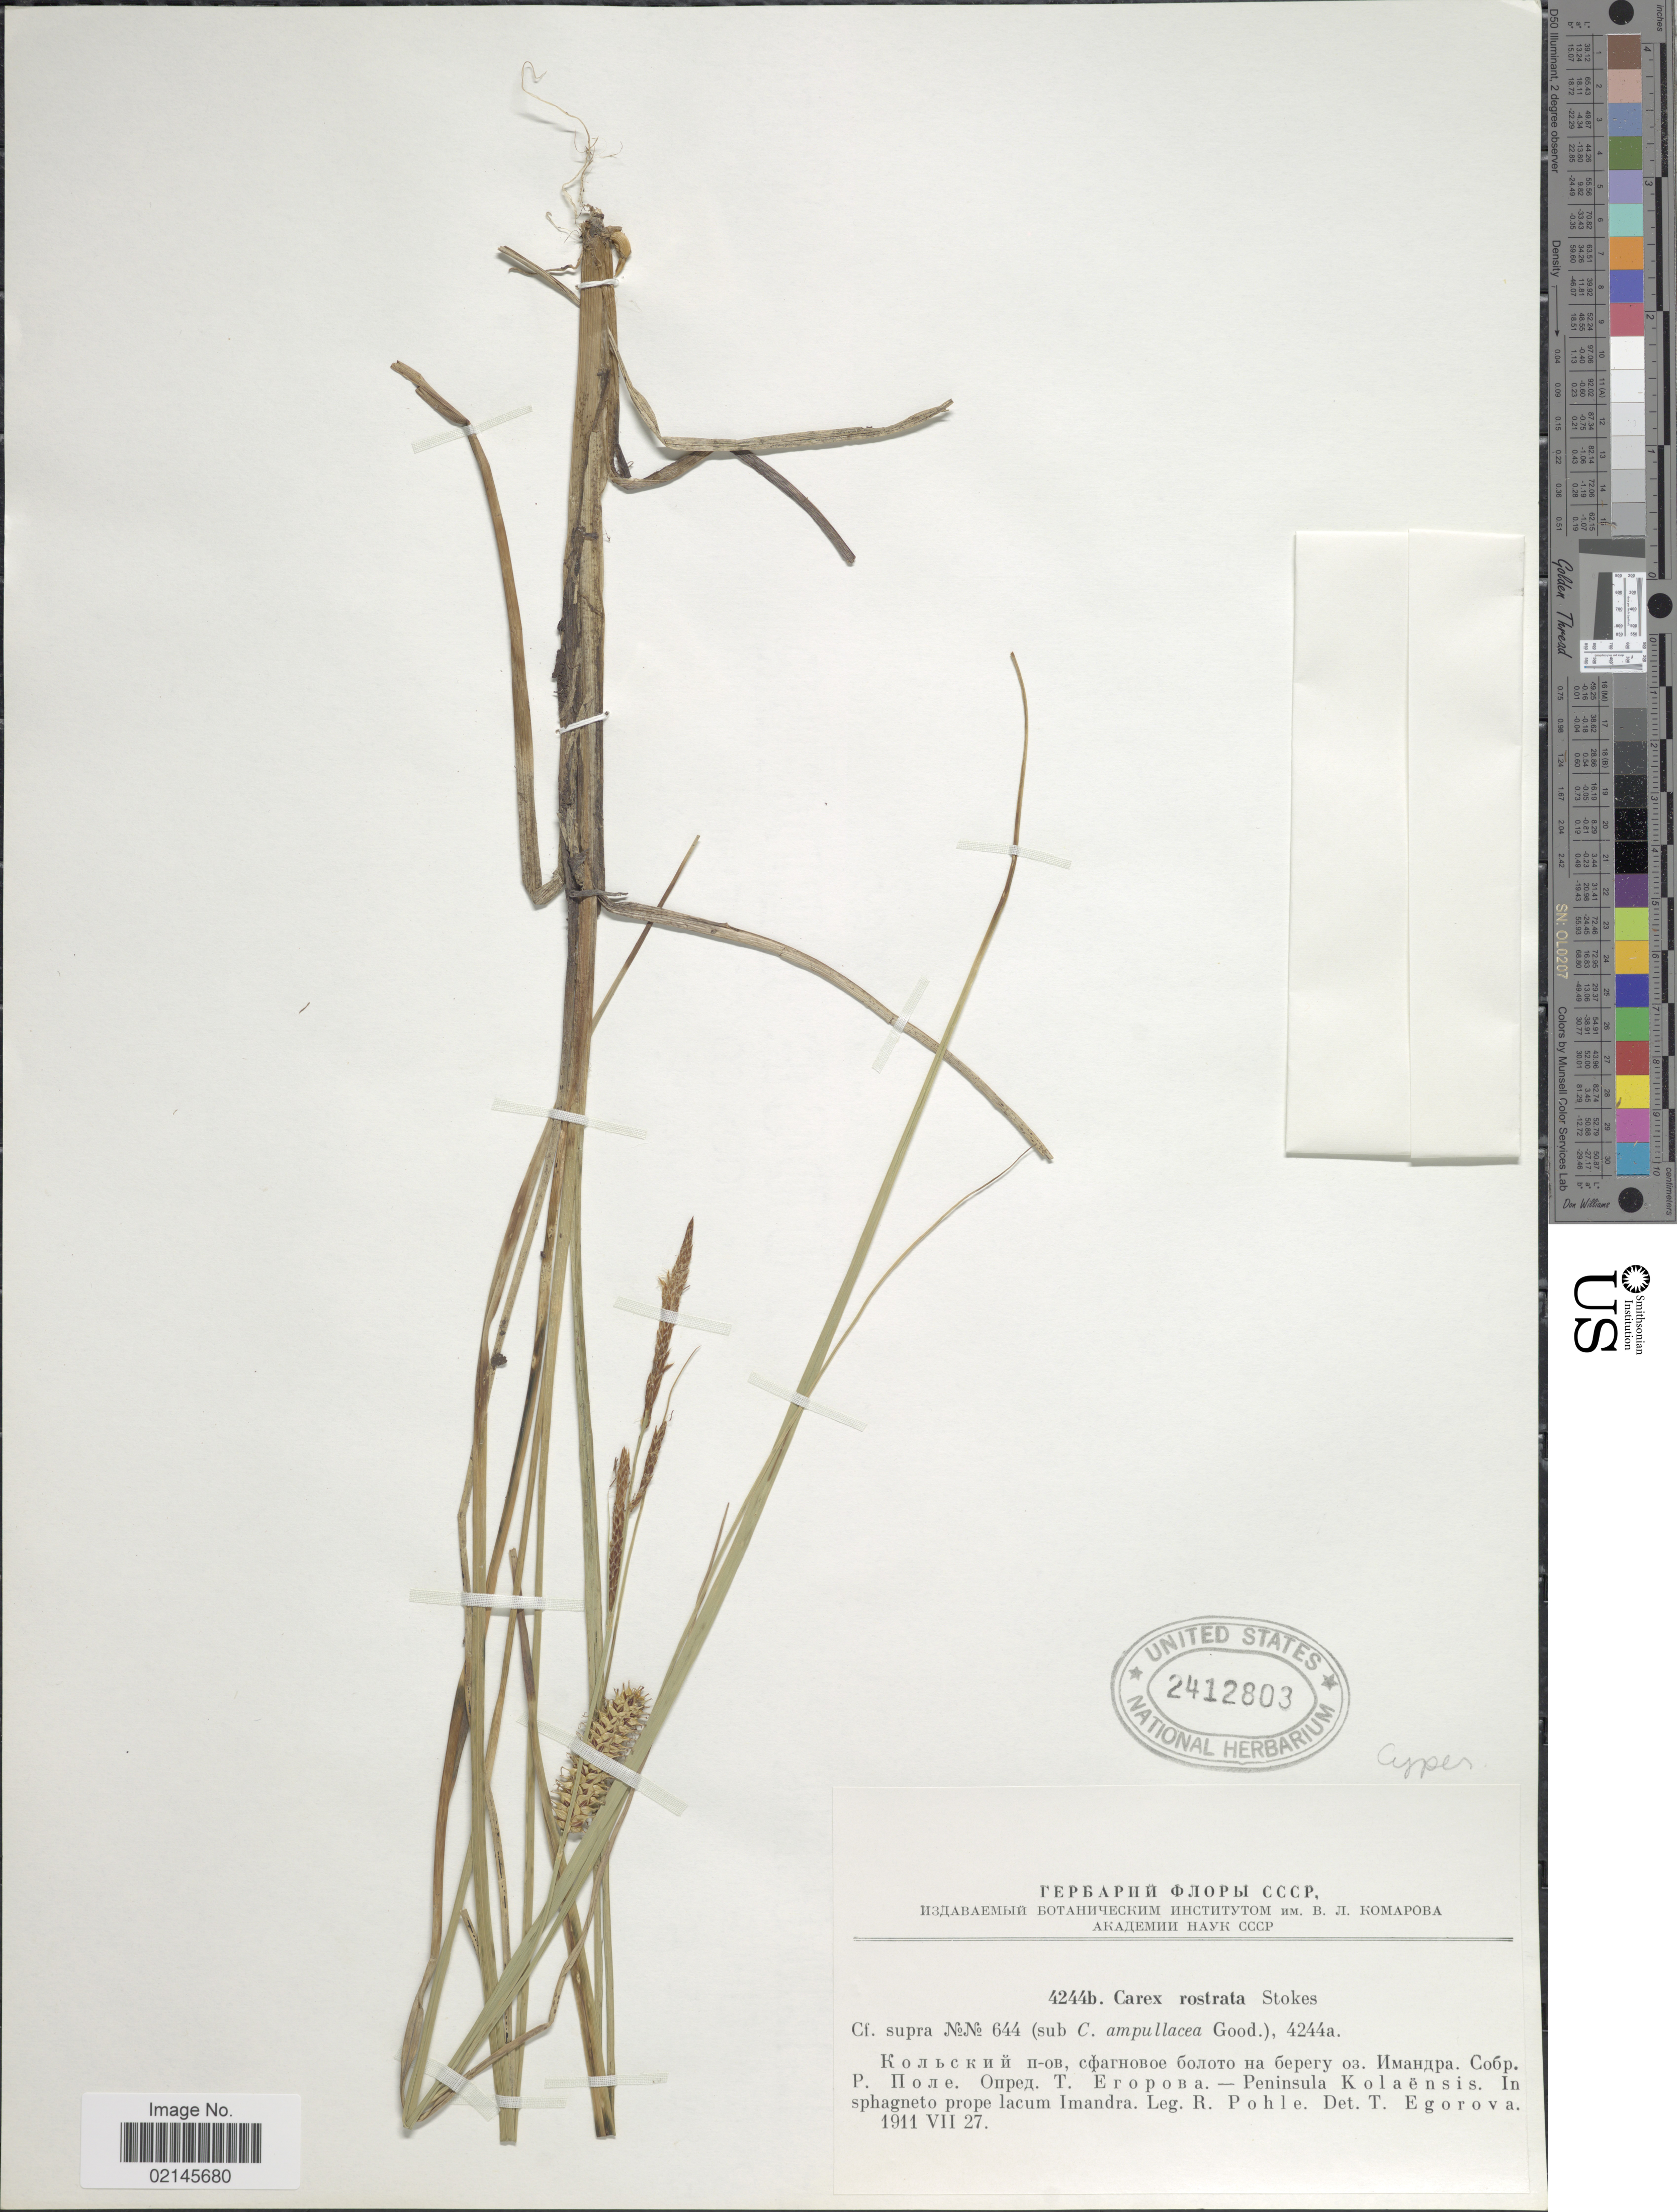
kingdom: Plantae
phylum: Tracheophyta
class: Liliopsida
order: Poales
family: Cyperaceae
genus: Carex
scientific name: Carex rostrata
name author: Stokes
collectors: R. Pohle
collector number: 4244b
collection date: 1911-07-27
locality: Peninsula Kolaensis, prope lacum Imandra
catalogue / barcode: US 2412803